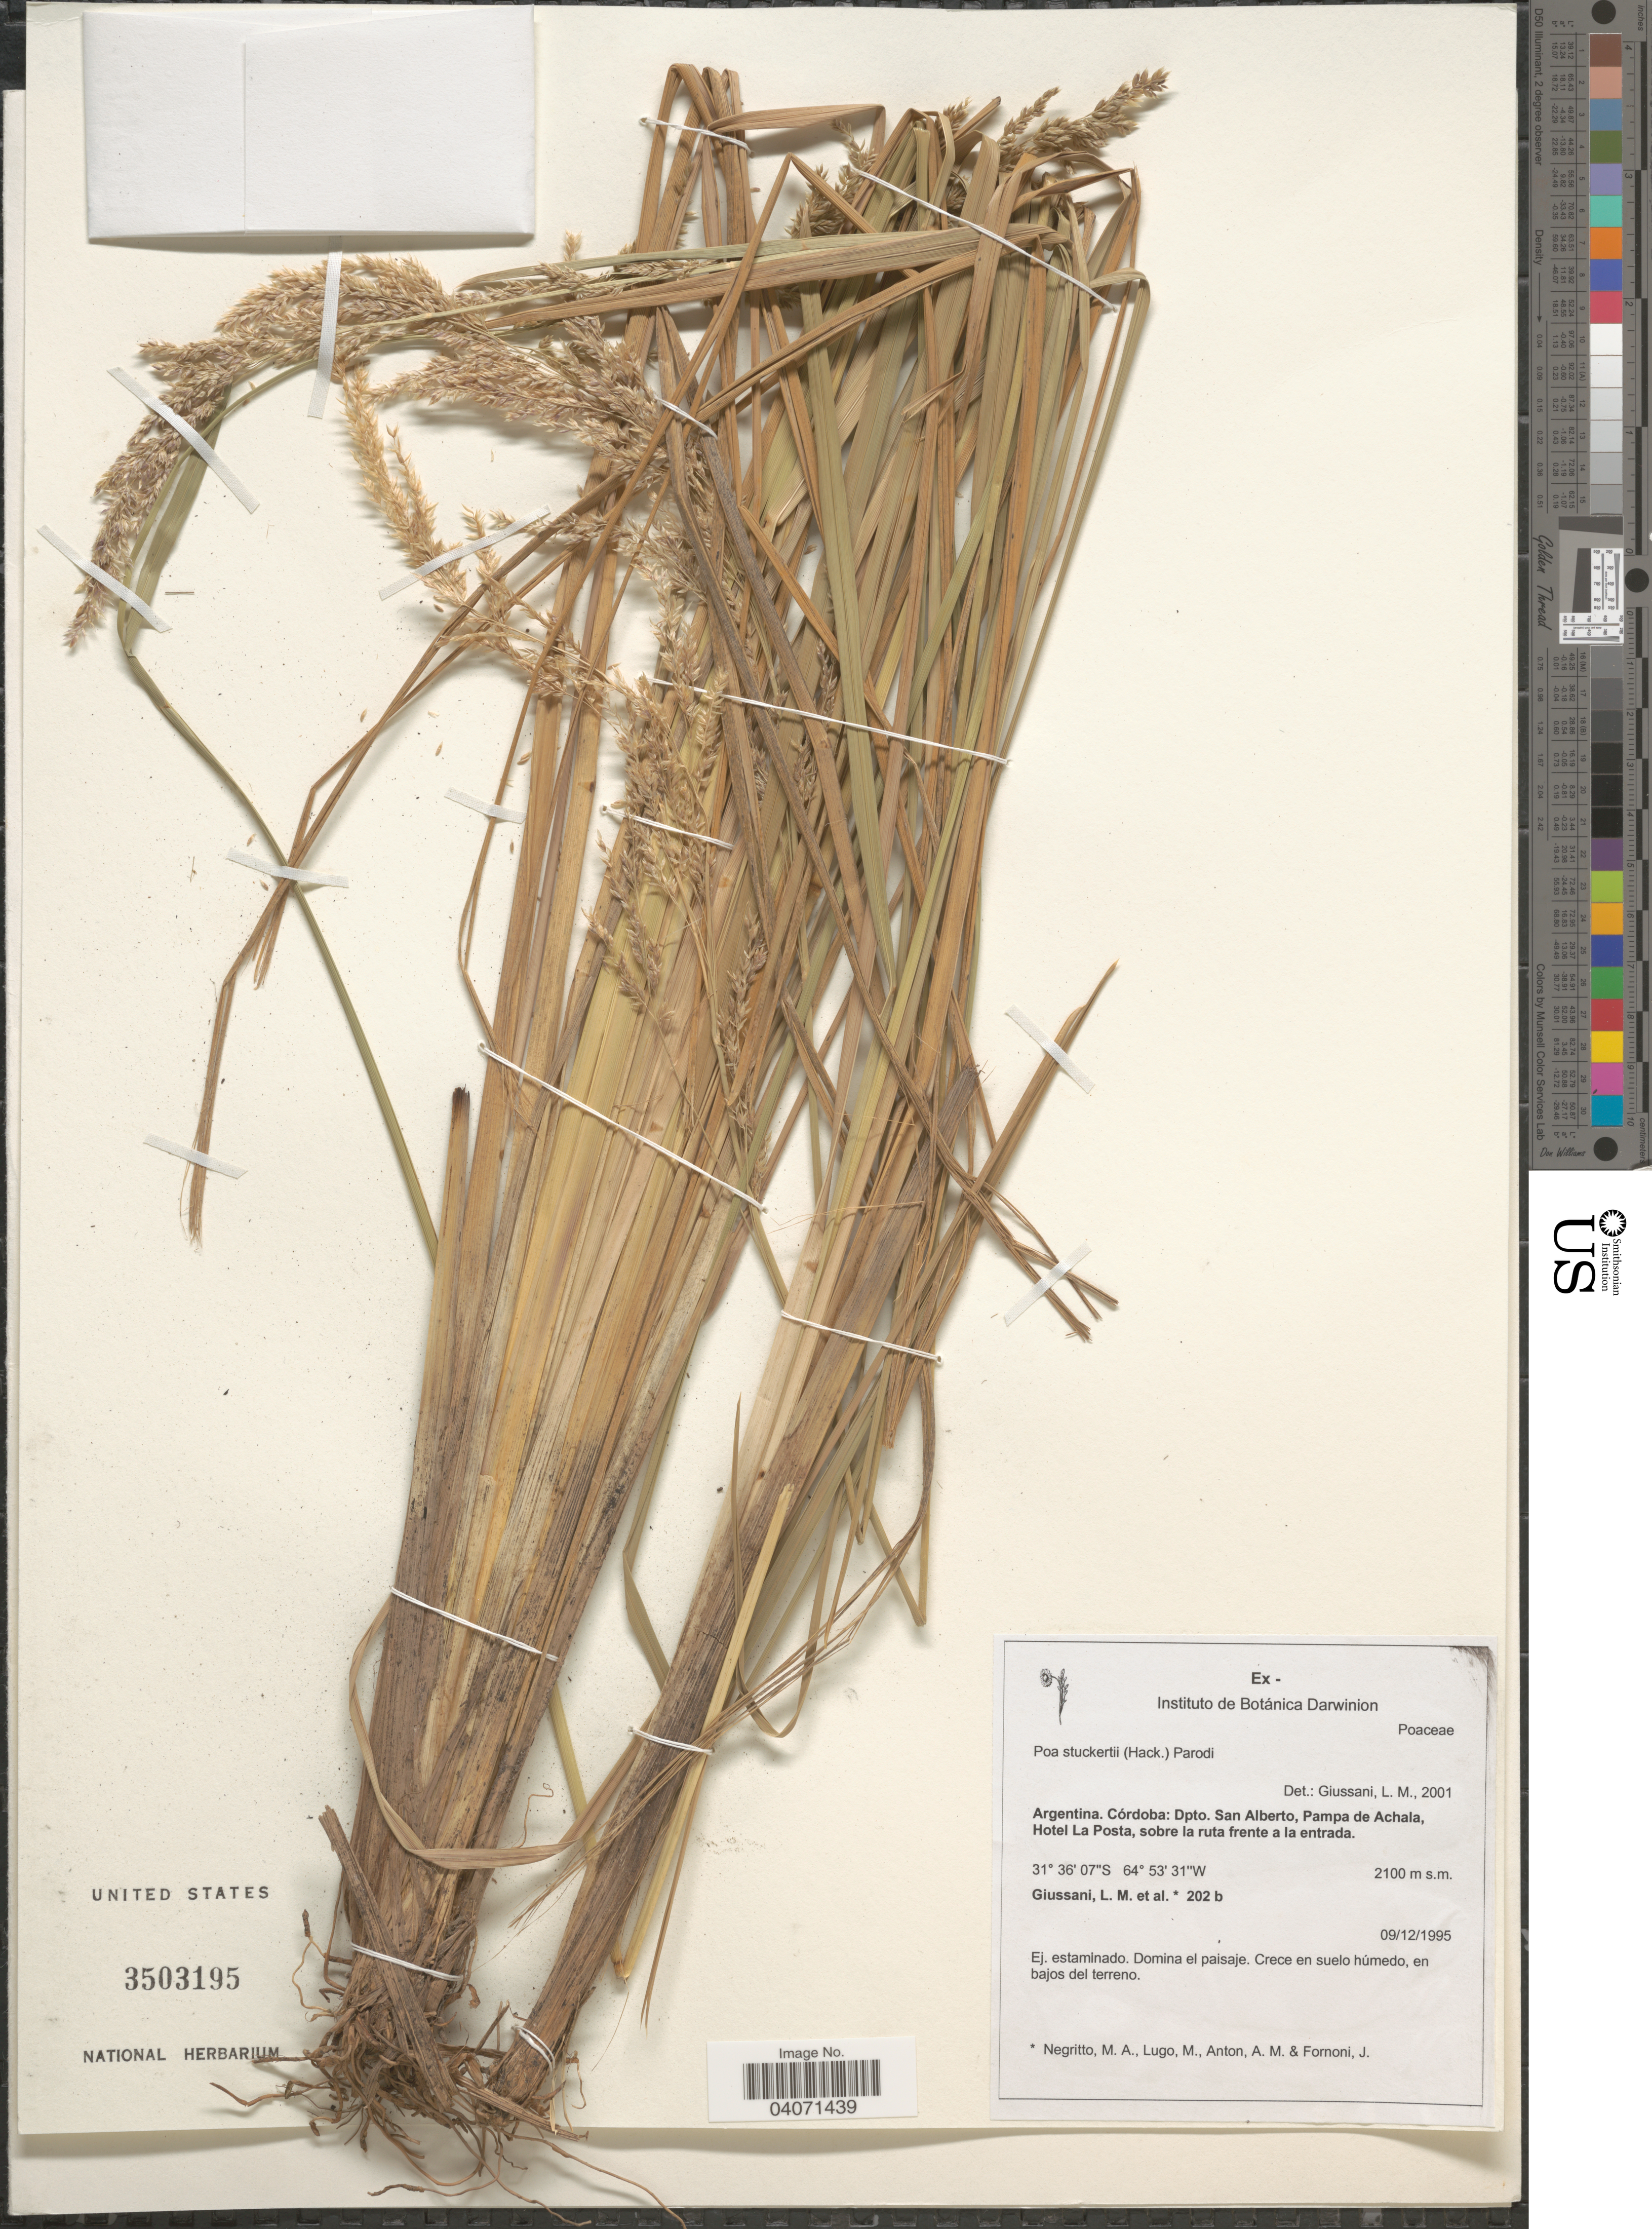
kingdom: Plantae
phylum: Tracheophyta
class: Liliopsida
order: Poales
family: Poaceae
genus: Poa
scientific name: Poa stuckertii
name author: (Hack.) Parodi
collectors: L. Giussani, M. Negritto, M. Lugo, A. M. Anton & J. Fornoni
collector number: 202b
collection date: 1995-12-09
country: Argentina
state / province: Cordoba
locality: Dpto. San Alberto, Pampa de Achala, Hotel La Posta, sobre la ruta frente a la entrada.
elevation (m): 2100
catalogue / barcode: US 3503195